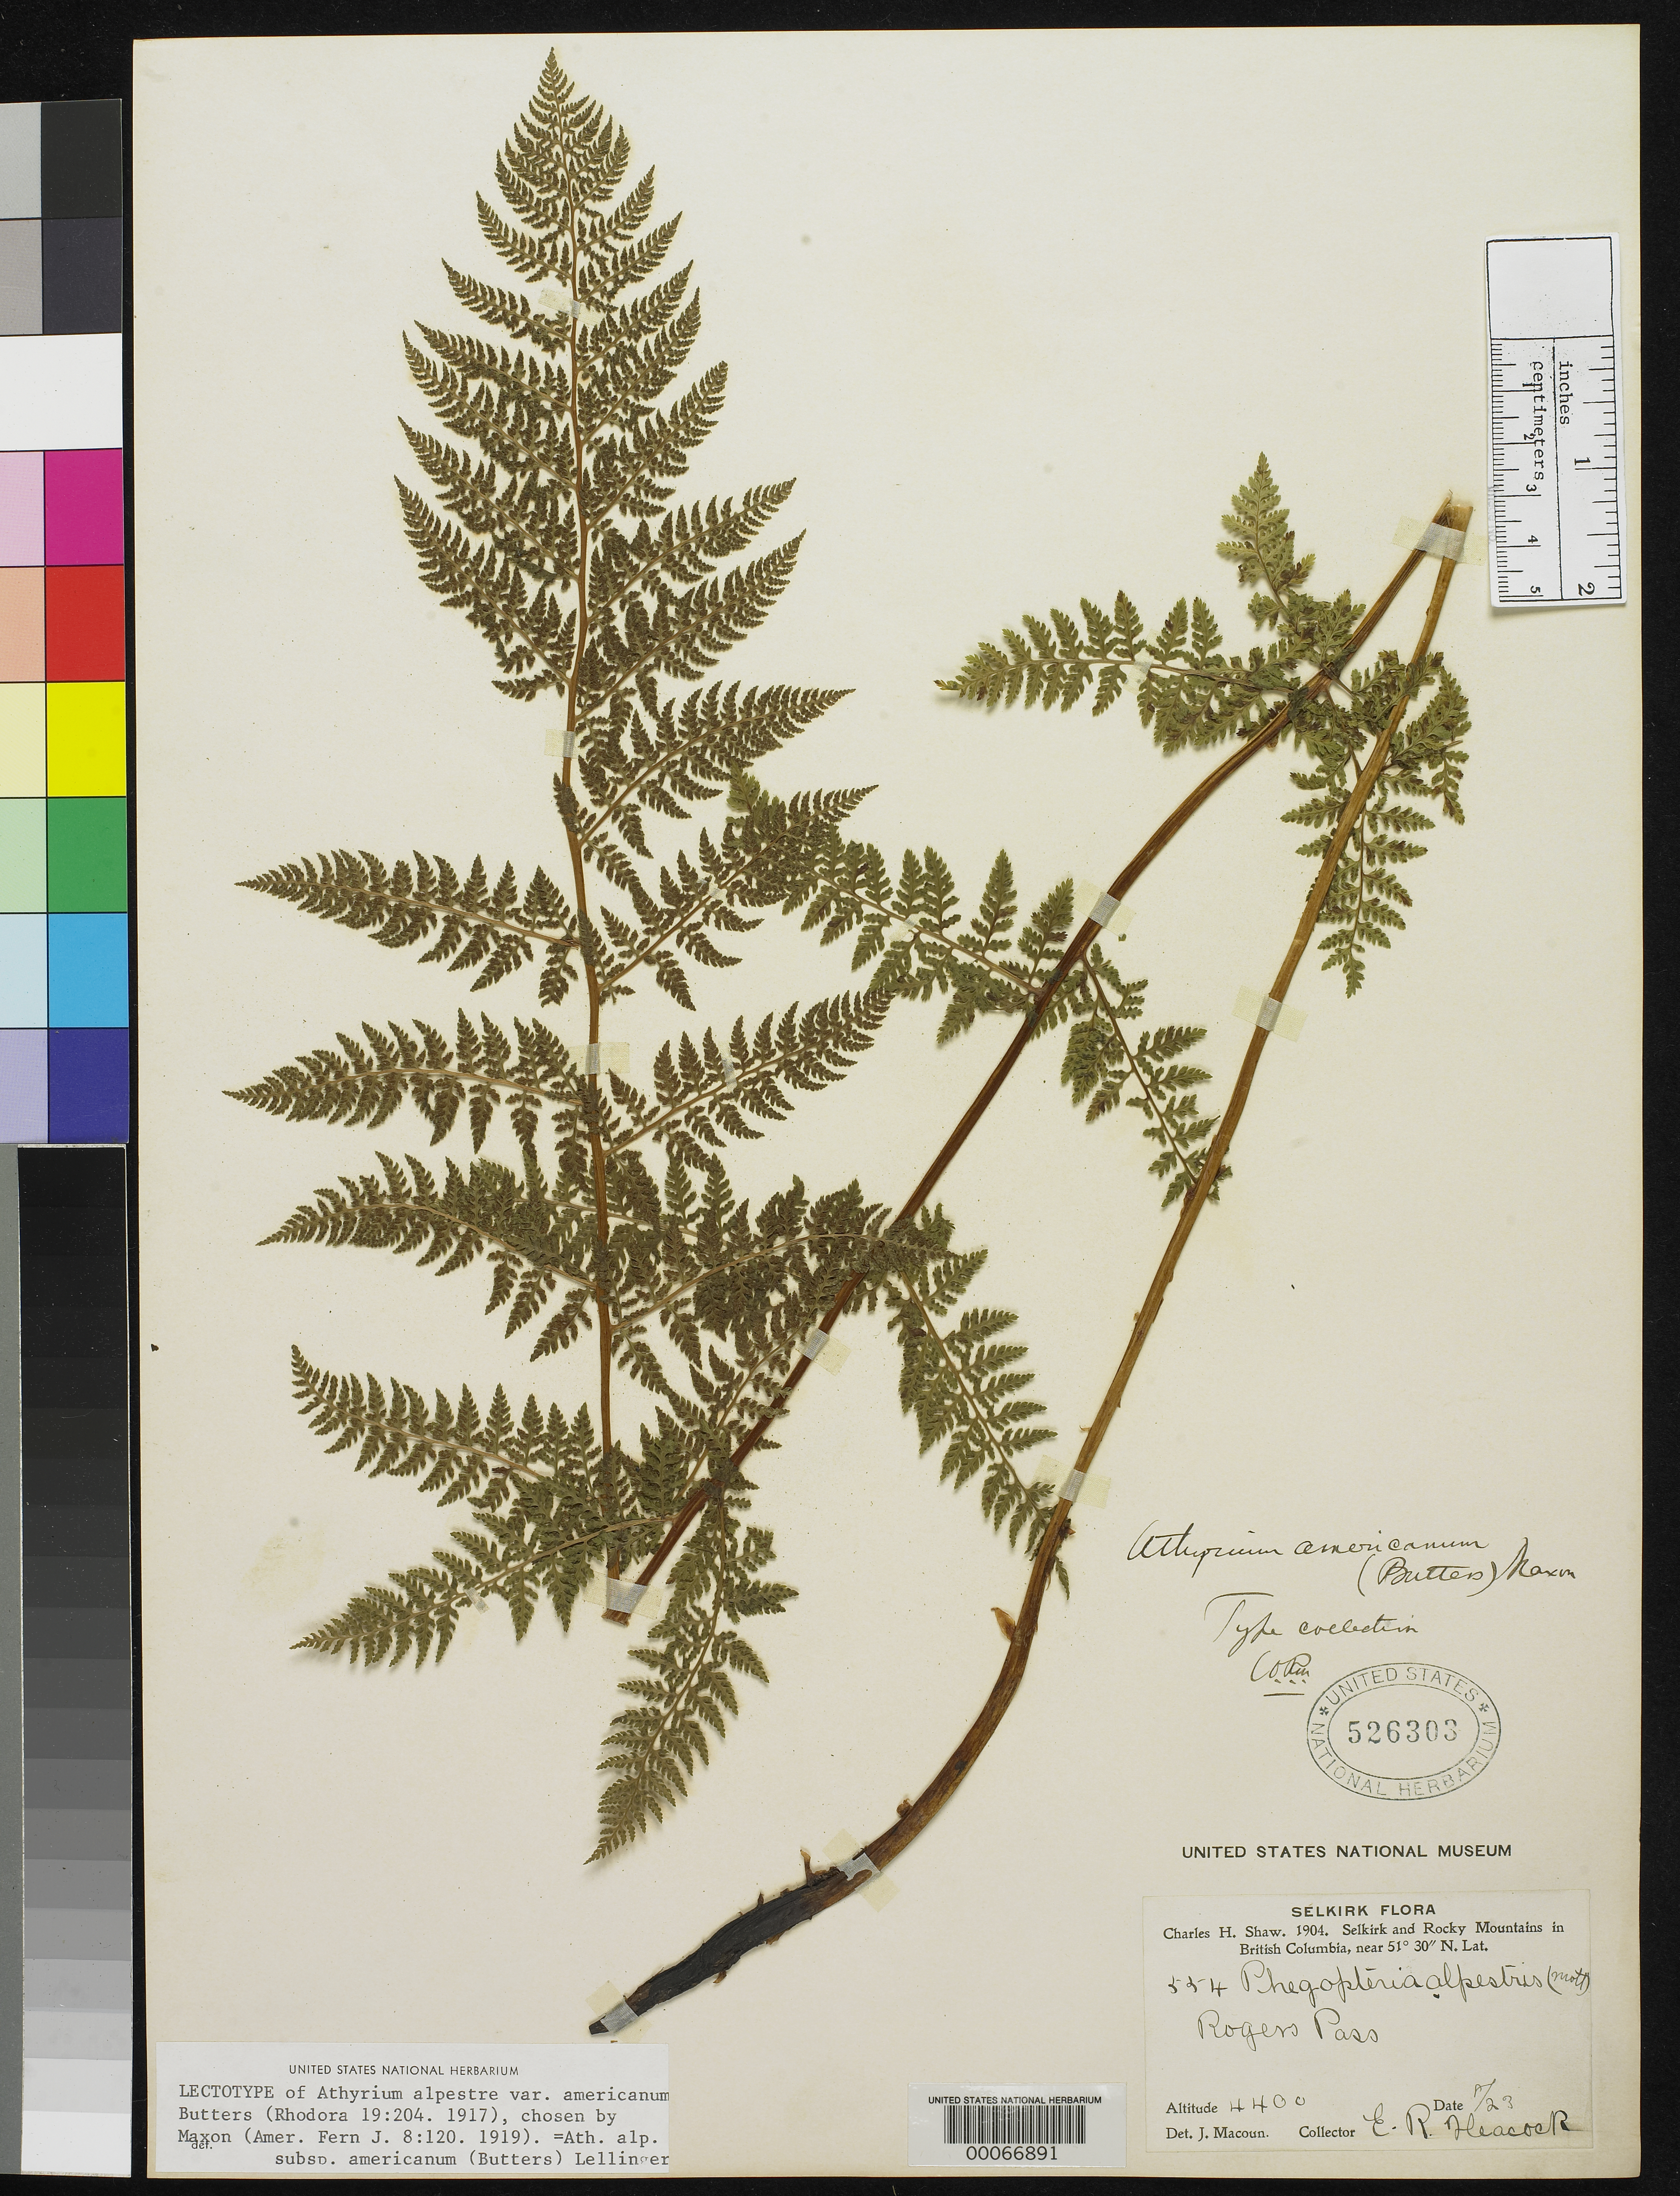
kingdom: Plantae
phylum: Tracheophyta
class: Polypodiopsida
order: Polypodiales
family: Athyriaceae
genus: Athyrium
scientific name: Athyrium alpestre var. americanum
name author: Butters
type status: Isolectotype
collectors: E. Heacock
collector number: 554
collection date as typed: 23 Aug 1904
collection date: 1904-08-23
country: Canada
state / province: British Columbia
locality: Rogers pass; alt. 4400 ft.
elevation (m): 1341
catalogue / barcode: US 526303